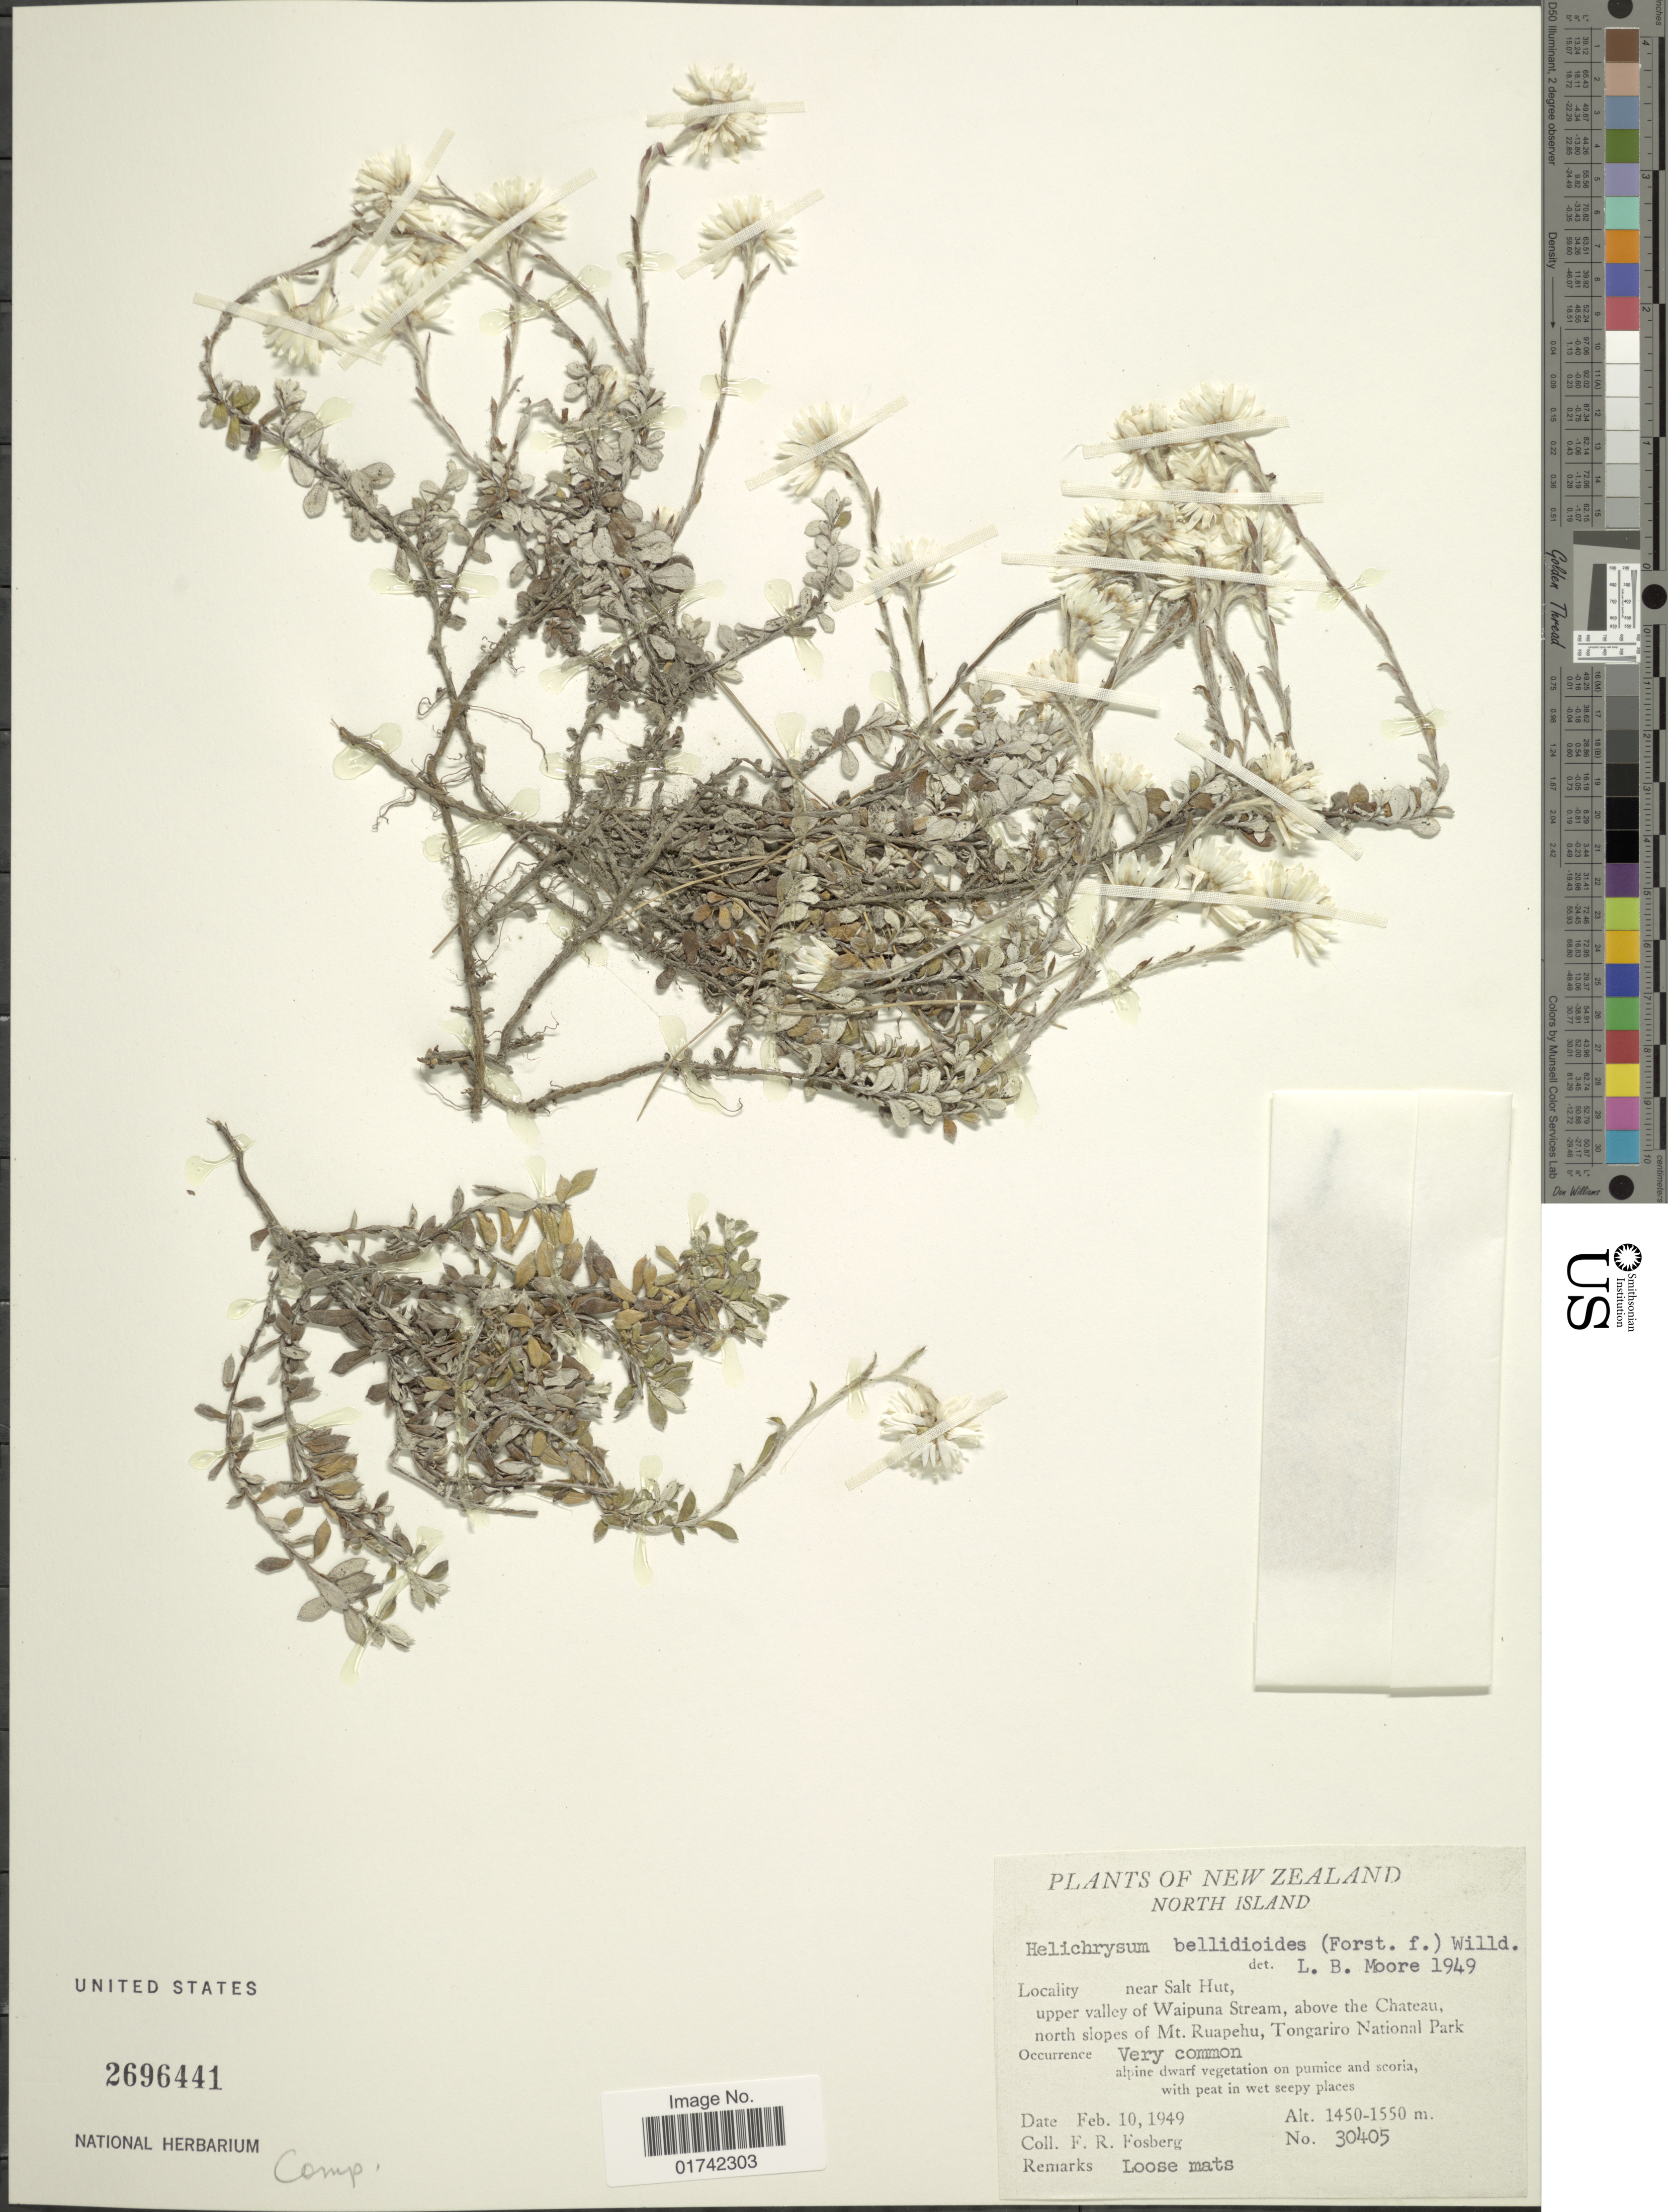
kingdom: Plantae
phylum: Tracheophyta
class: Magnoliopsida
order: Asterales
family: Asteraceae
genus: Helichrysum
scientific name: Helichrysum bellidioides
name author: A. Cunn.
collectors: F. R. Fosberg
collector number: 30405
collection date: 1949-02-10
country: New Zealand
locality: North Island, near Salt Hut, upper valley of Waipuna Stream, above the Chateau, north slopes of Mt. Ruapehu, Tongariro National Park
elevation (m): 1450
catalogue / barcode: US 2696441